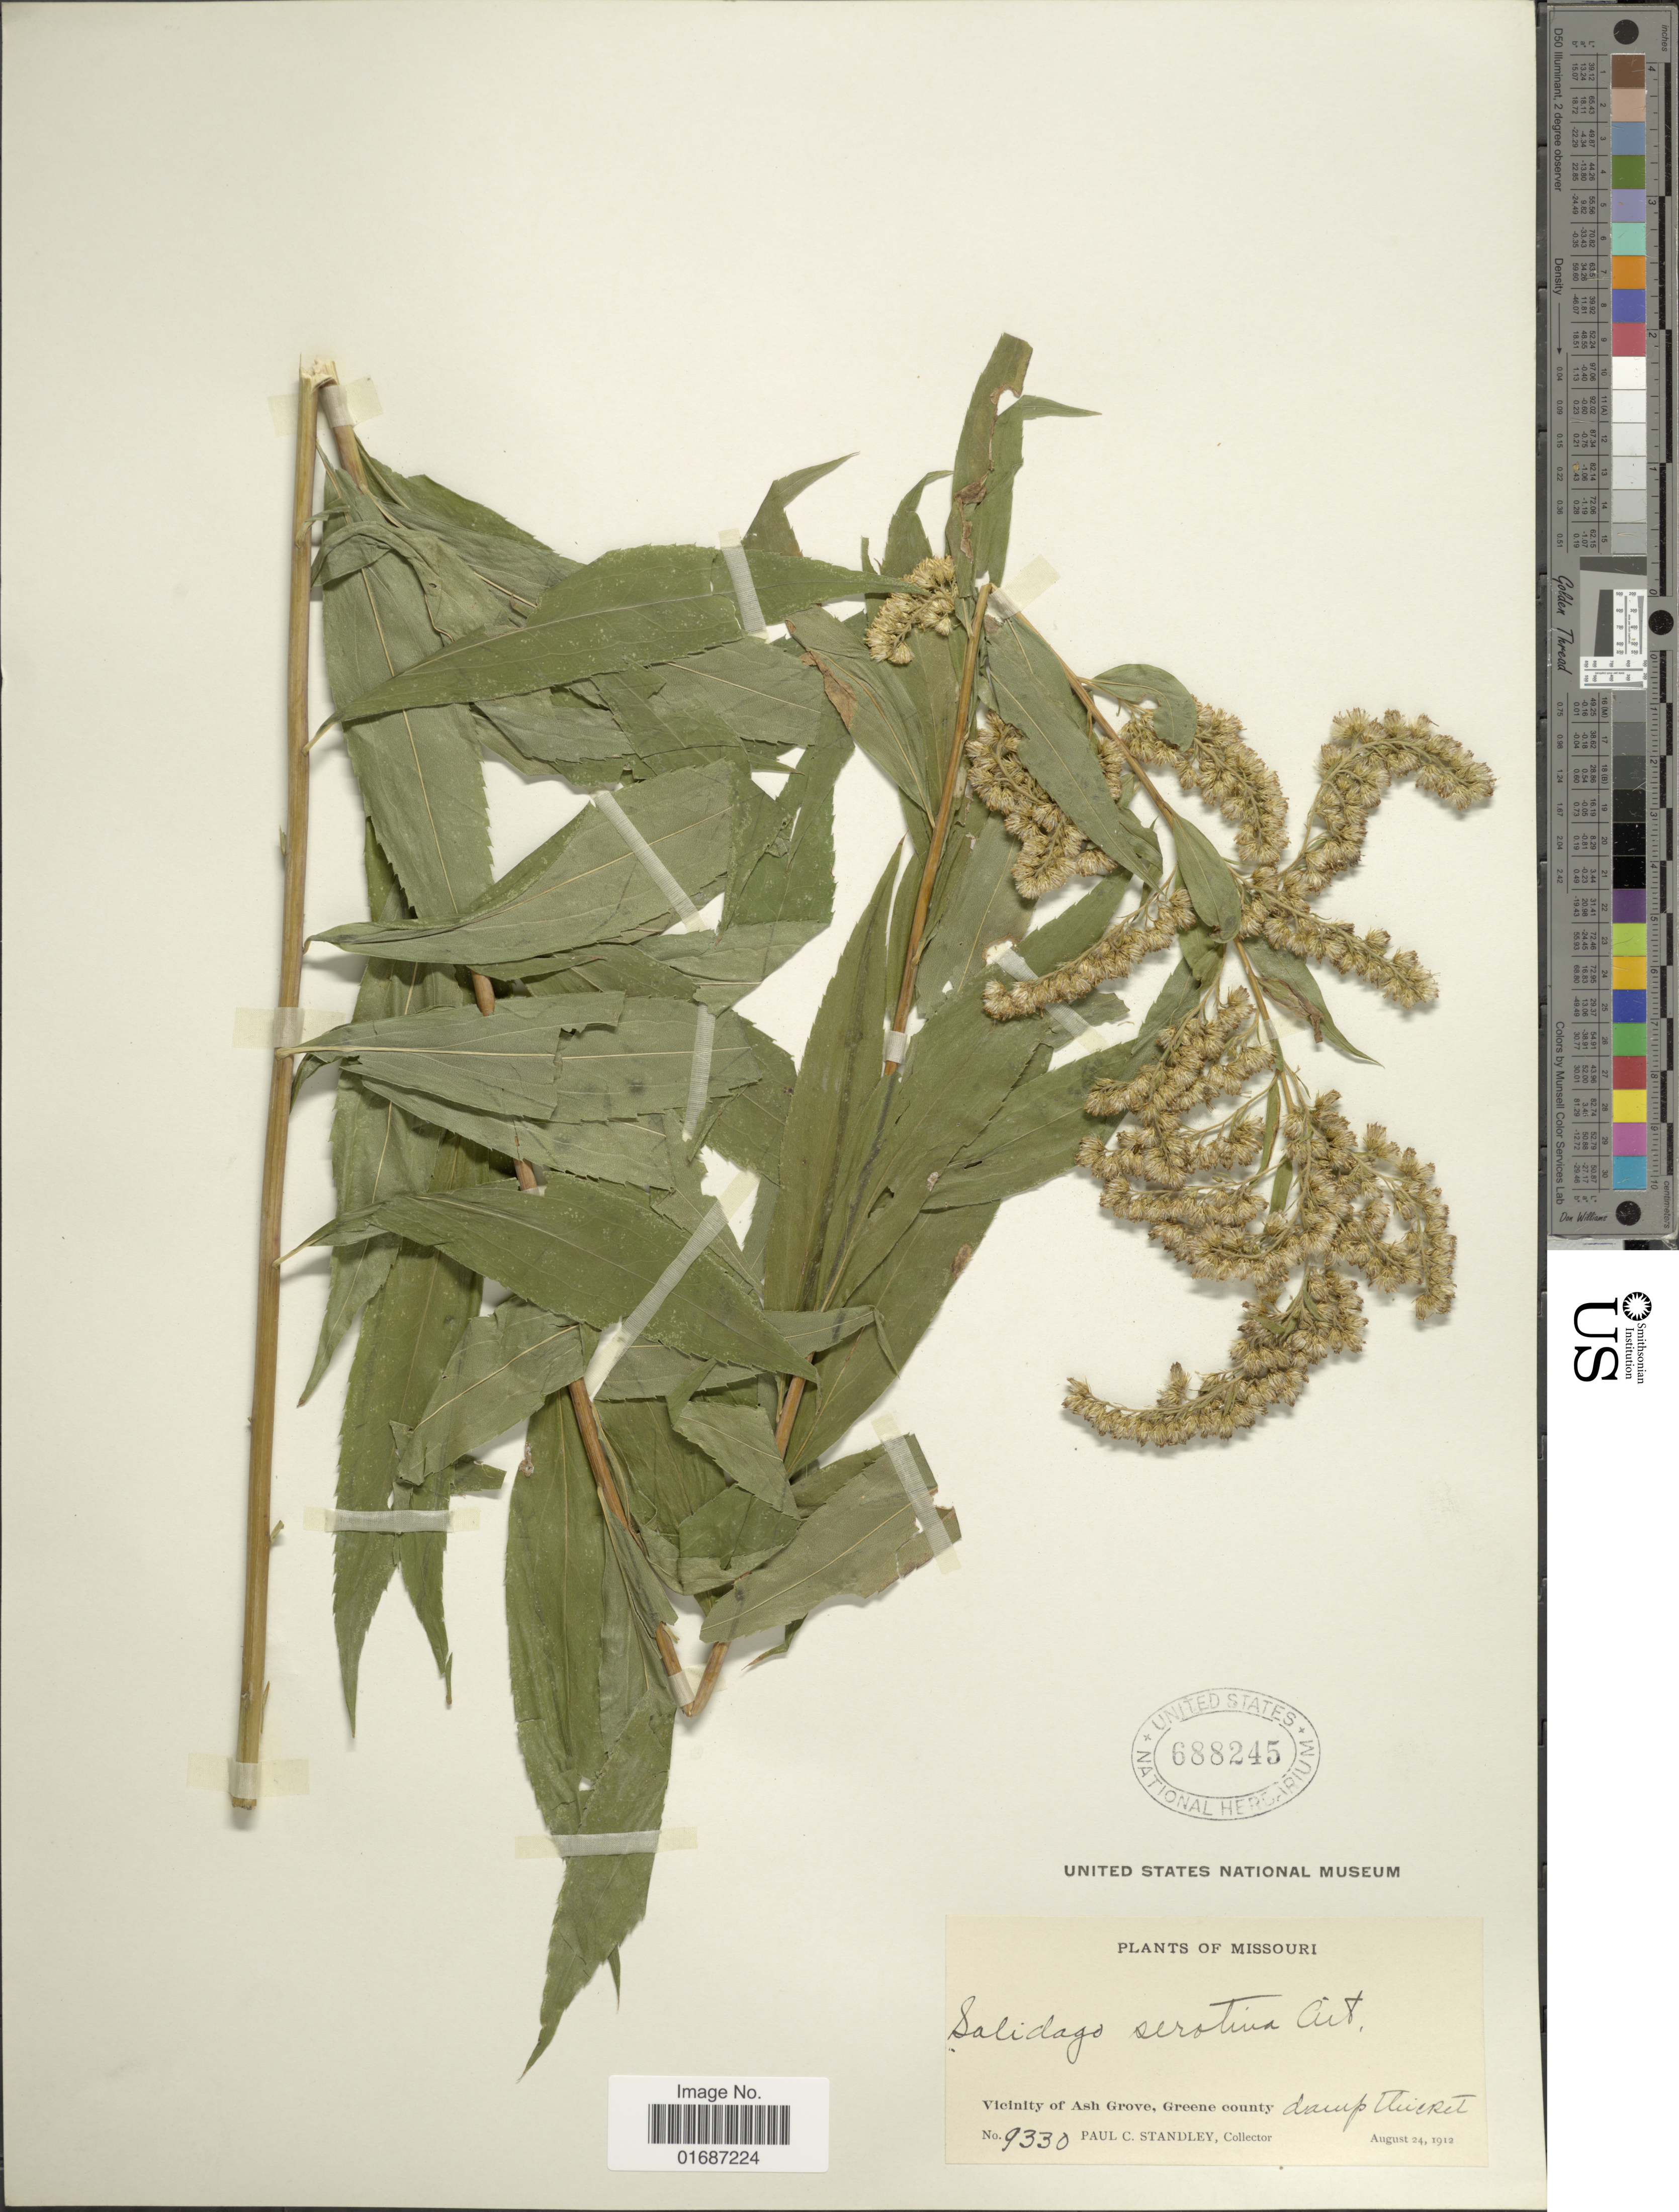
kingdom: Plantae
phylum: Tracheophyta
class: Magnoliopsida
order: Asterales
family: Asteraceae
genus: Solidago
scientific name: Solidago gigantea var. leiophylla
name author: Fernald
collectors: P. C. Standley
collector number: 9330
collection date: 1912-08-24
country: United States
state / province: Missouri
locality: Vicinity of Ash Grove, Greene County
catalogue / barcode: US 688245